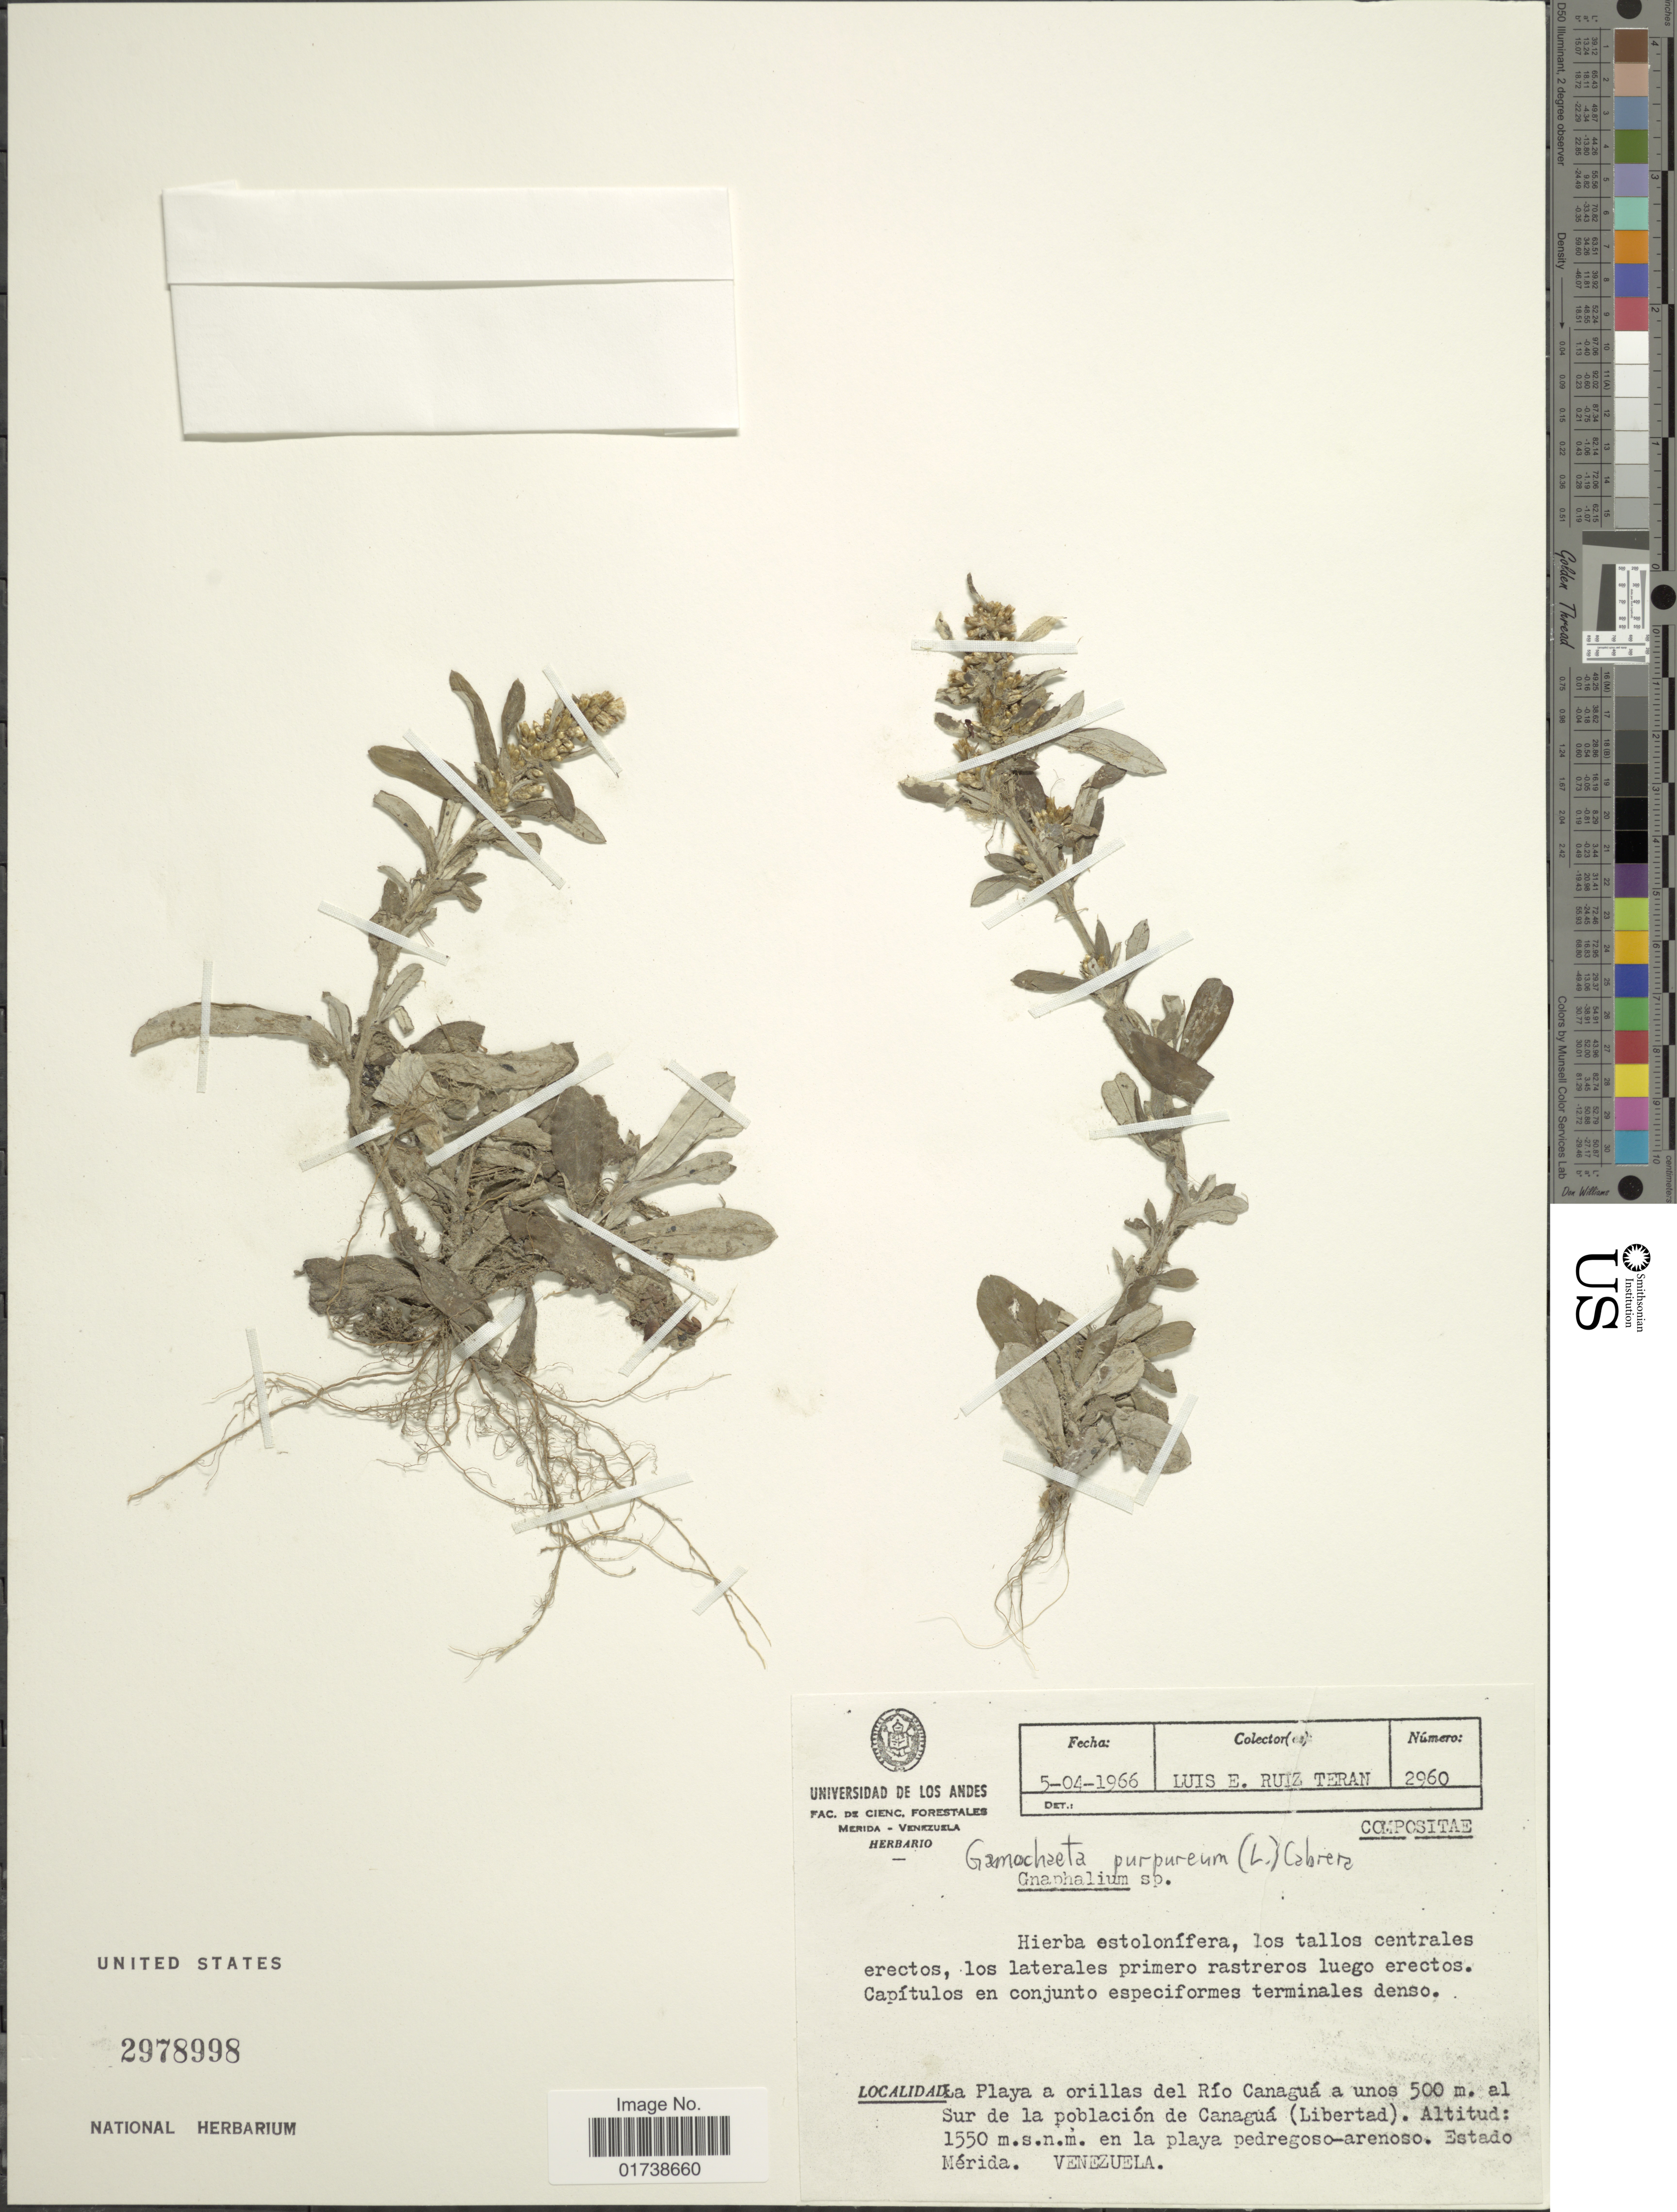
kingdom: Plantae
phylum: Tracheophyta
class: Magnoliopsida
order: Asterales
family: Asteraceae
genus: Gamochaeta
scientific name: Gamochaeta purpurea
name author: (L.) Cabrera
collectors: L. E. Ruíz-Terán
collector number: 2960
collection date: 1966-04-05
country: Venezuela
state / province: Mérida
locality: La Playa a orillas del Rio Canagua a unos 500 m. al Sur de la poblacion de Canagua (Libertad)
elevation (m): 1550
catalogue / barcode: US 2978998